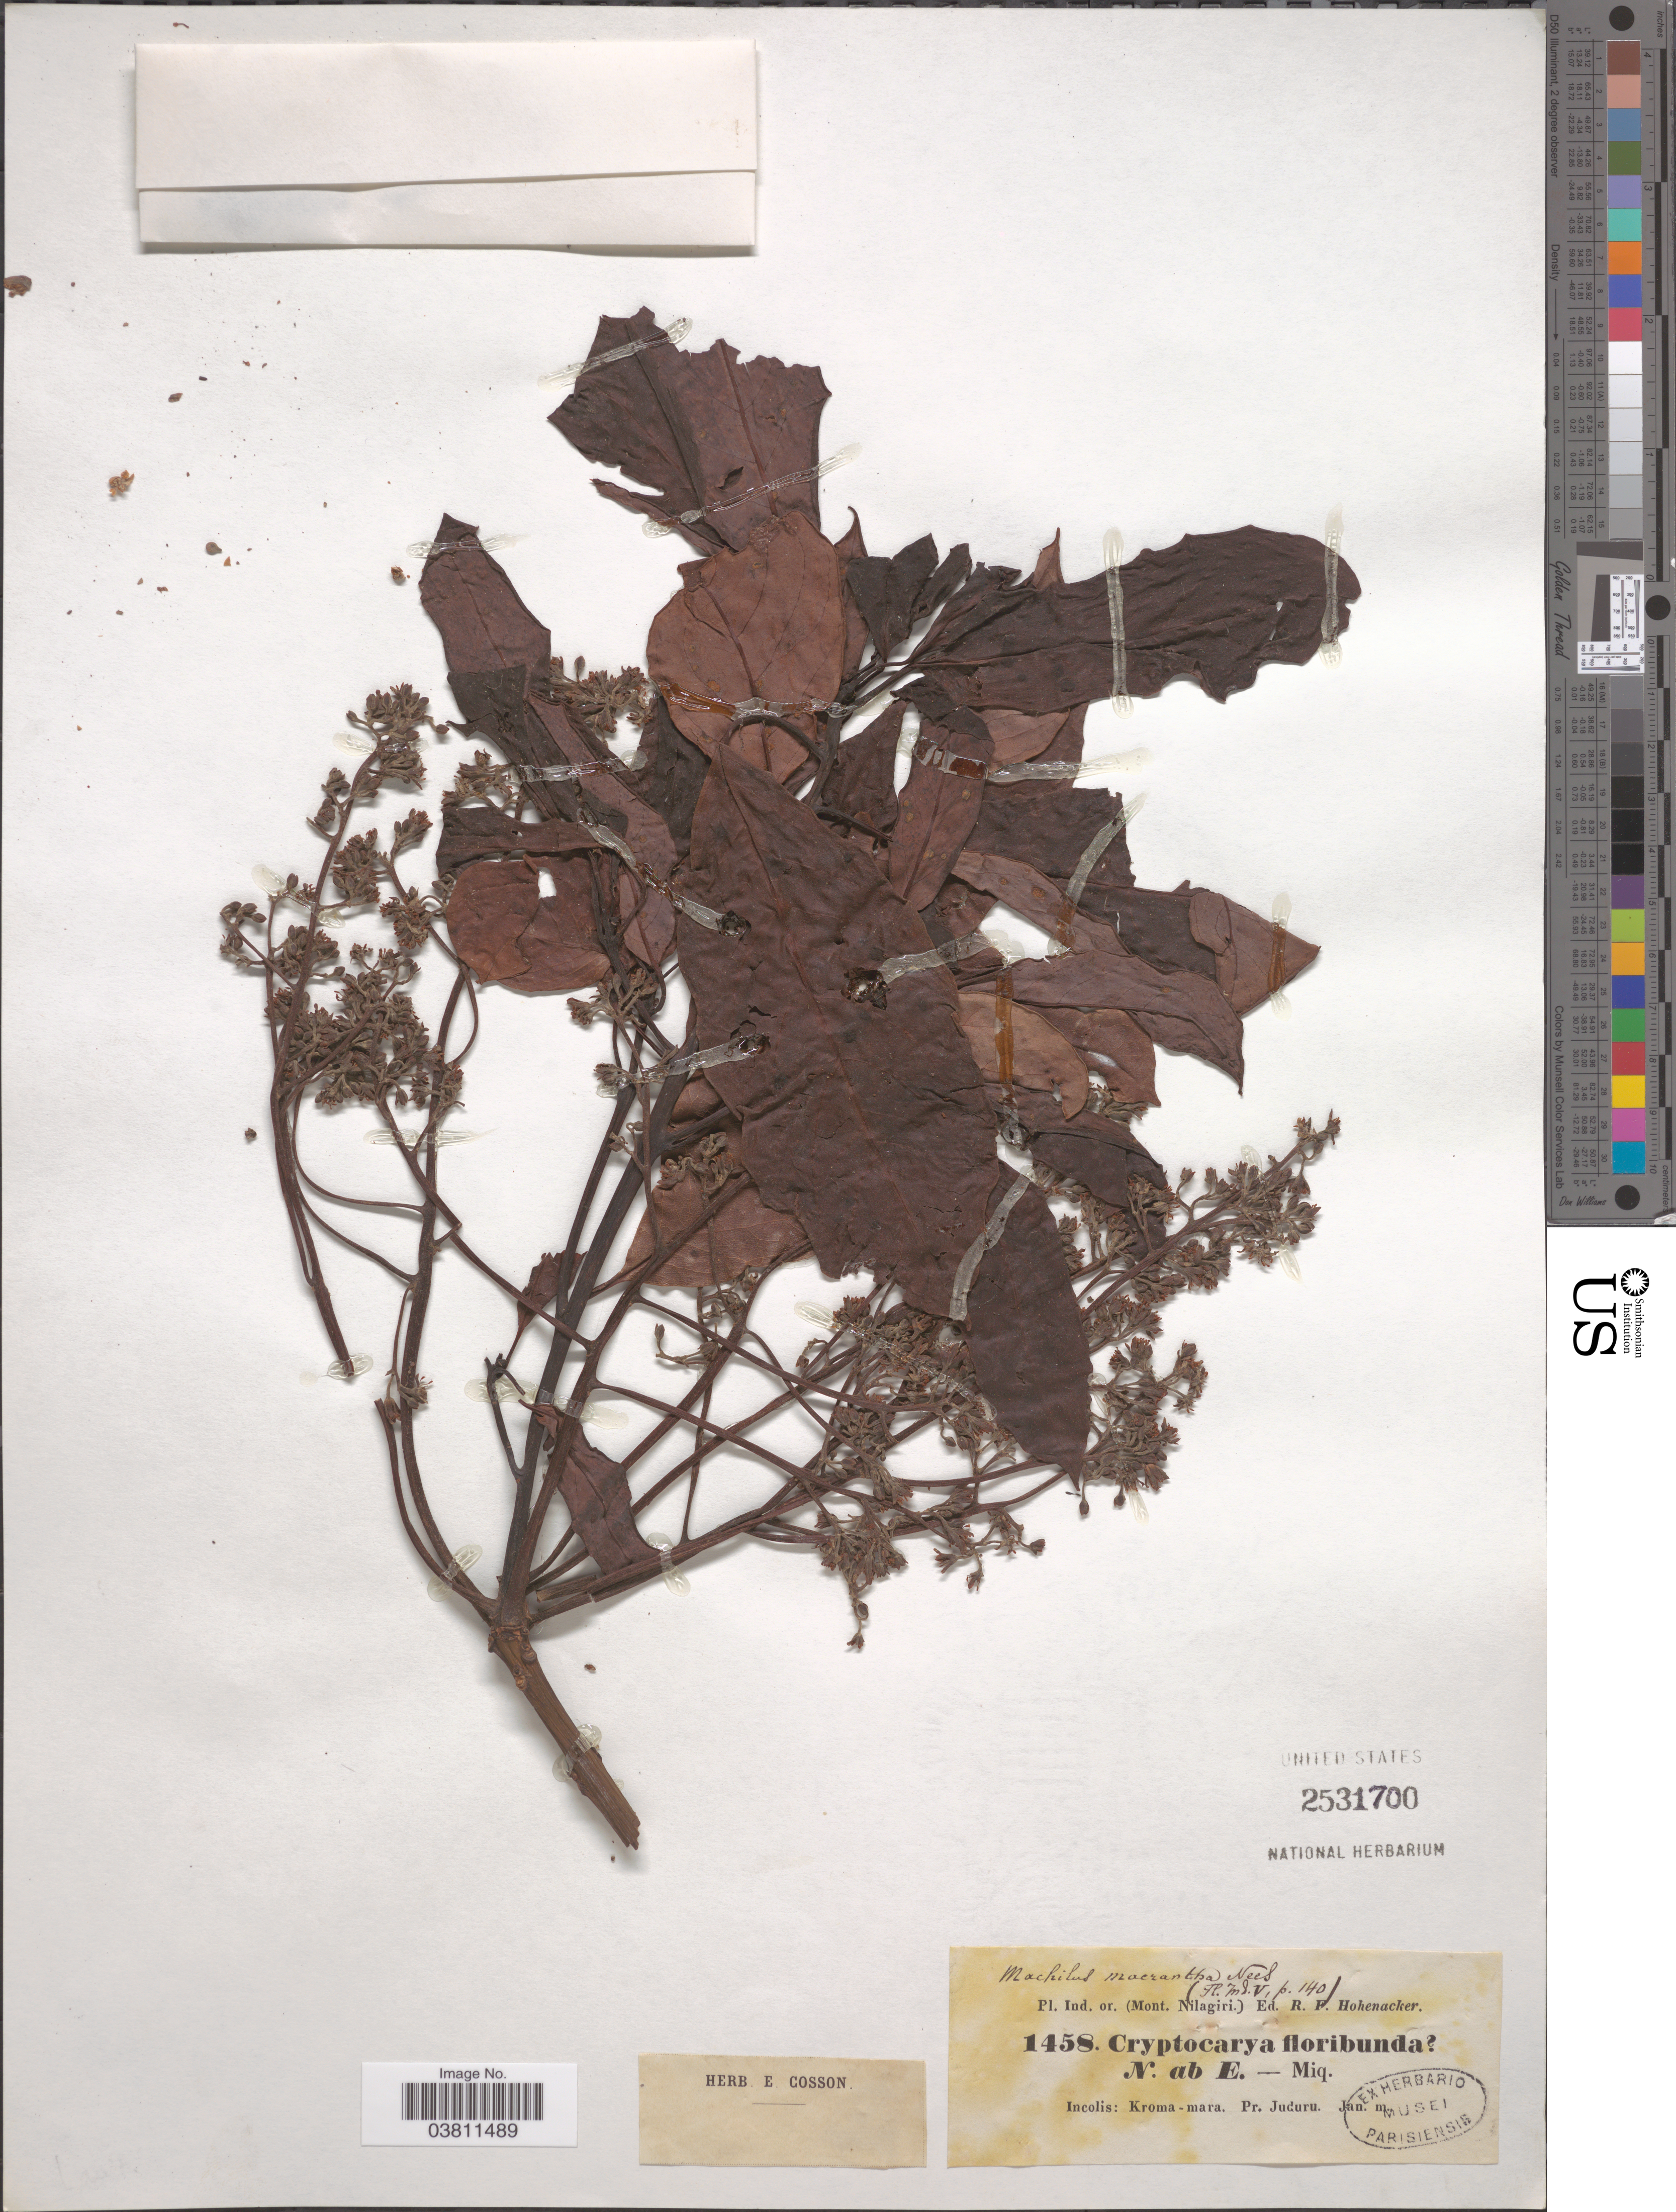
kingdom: Plantae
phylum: Tracheophyta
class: Magnoliopsida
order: Laurales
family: Lauraceae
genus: Persea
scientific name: Persea macrantha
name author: (Nees) Kosterm.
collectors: R. F. Hohenacker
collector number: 1458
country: India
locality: Mont. Nilagiri. Incolis: Kroma-mara. Pr. Juduru.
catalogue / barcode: US 2531700